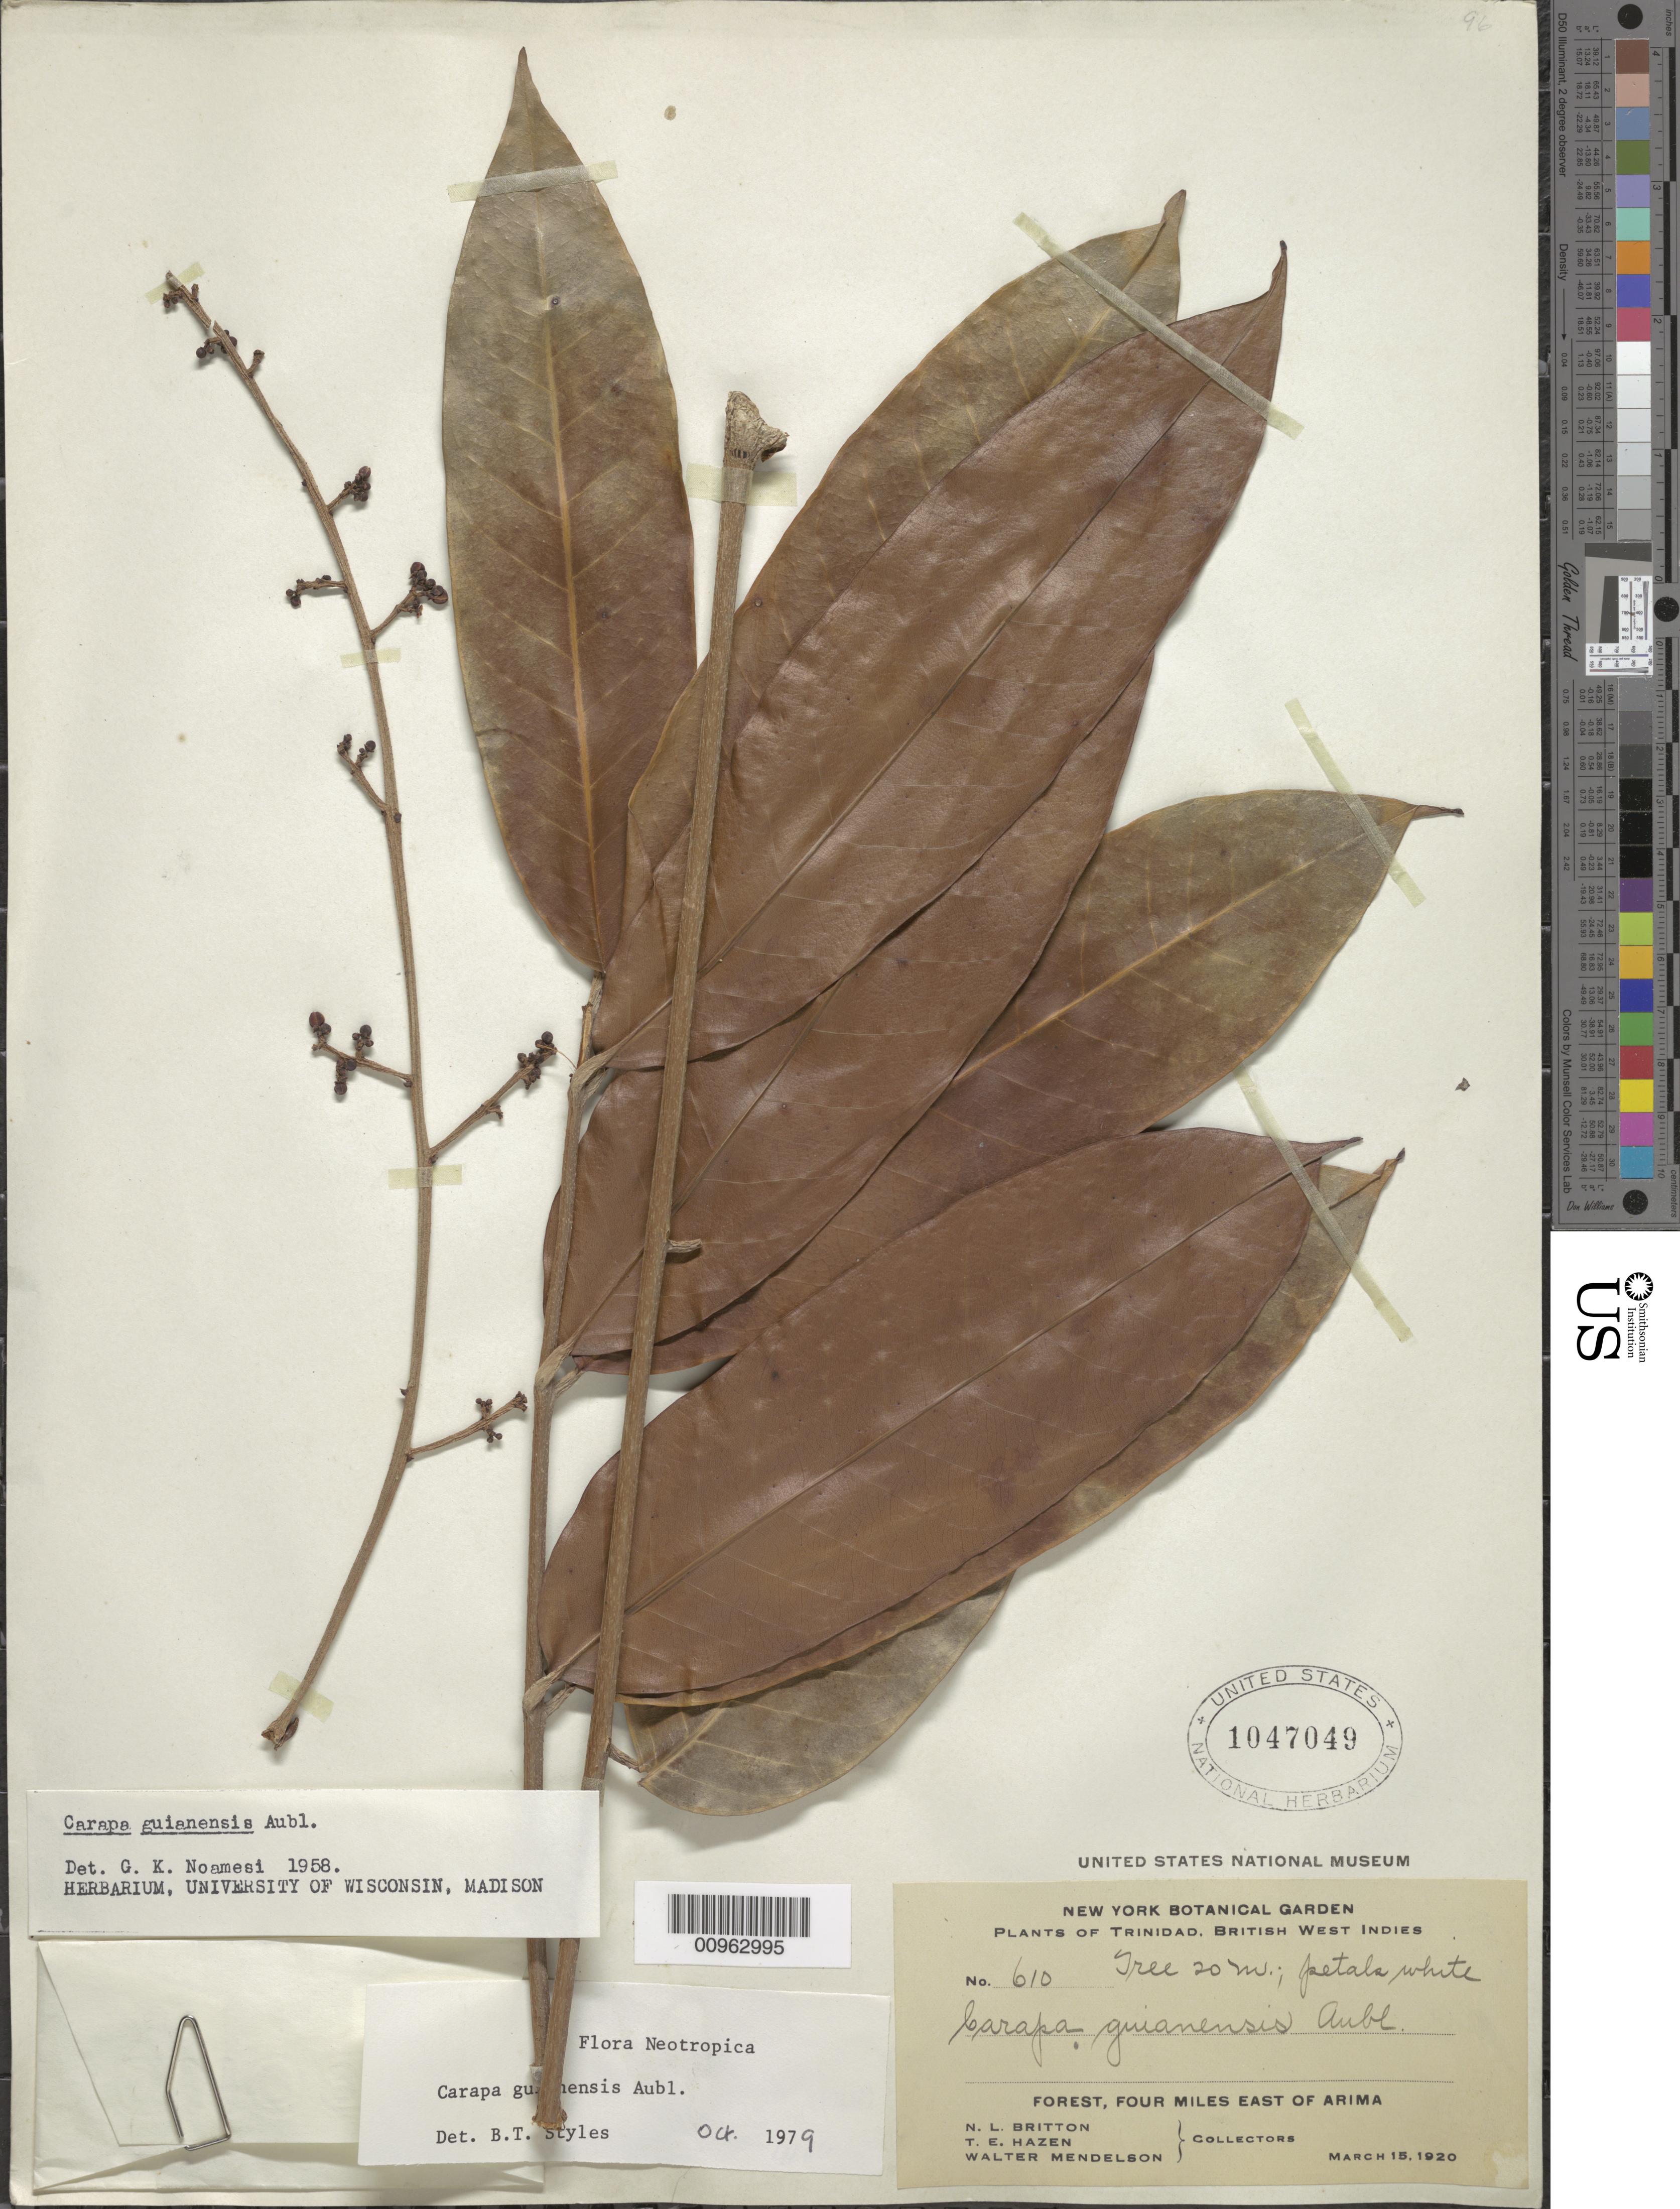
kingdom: Plantae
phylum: Tracheophyta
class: Magnoliopsida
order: Sapindales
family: Meliaceae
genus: Carapa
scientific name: Carapa guianensis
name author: Aubl.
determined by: Styles, B. T.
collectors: N. Britton, T. E. Hazen & W. Mendelson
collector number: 610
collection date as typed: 15 Mar 1920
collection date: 1920-03-15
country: Trinidad and Tobago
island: Trinidad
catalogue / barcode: US 1047049